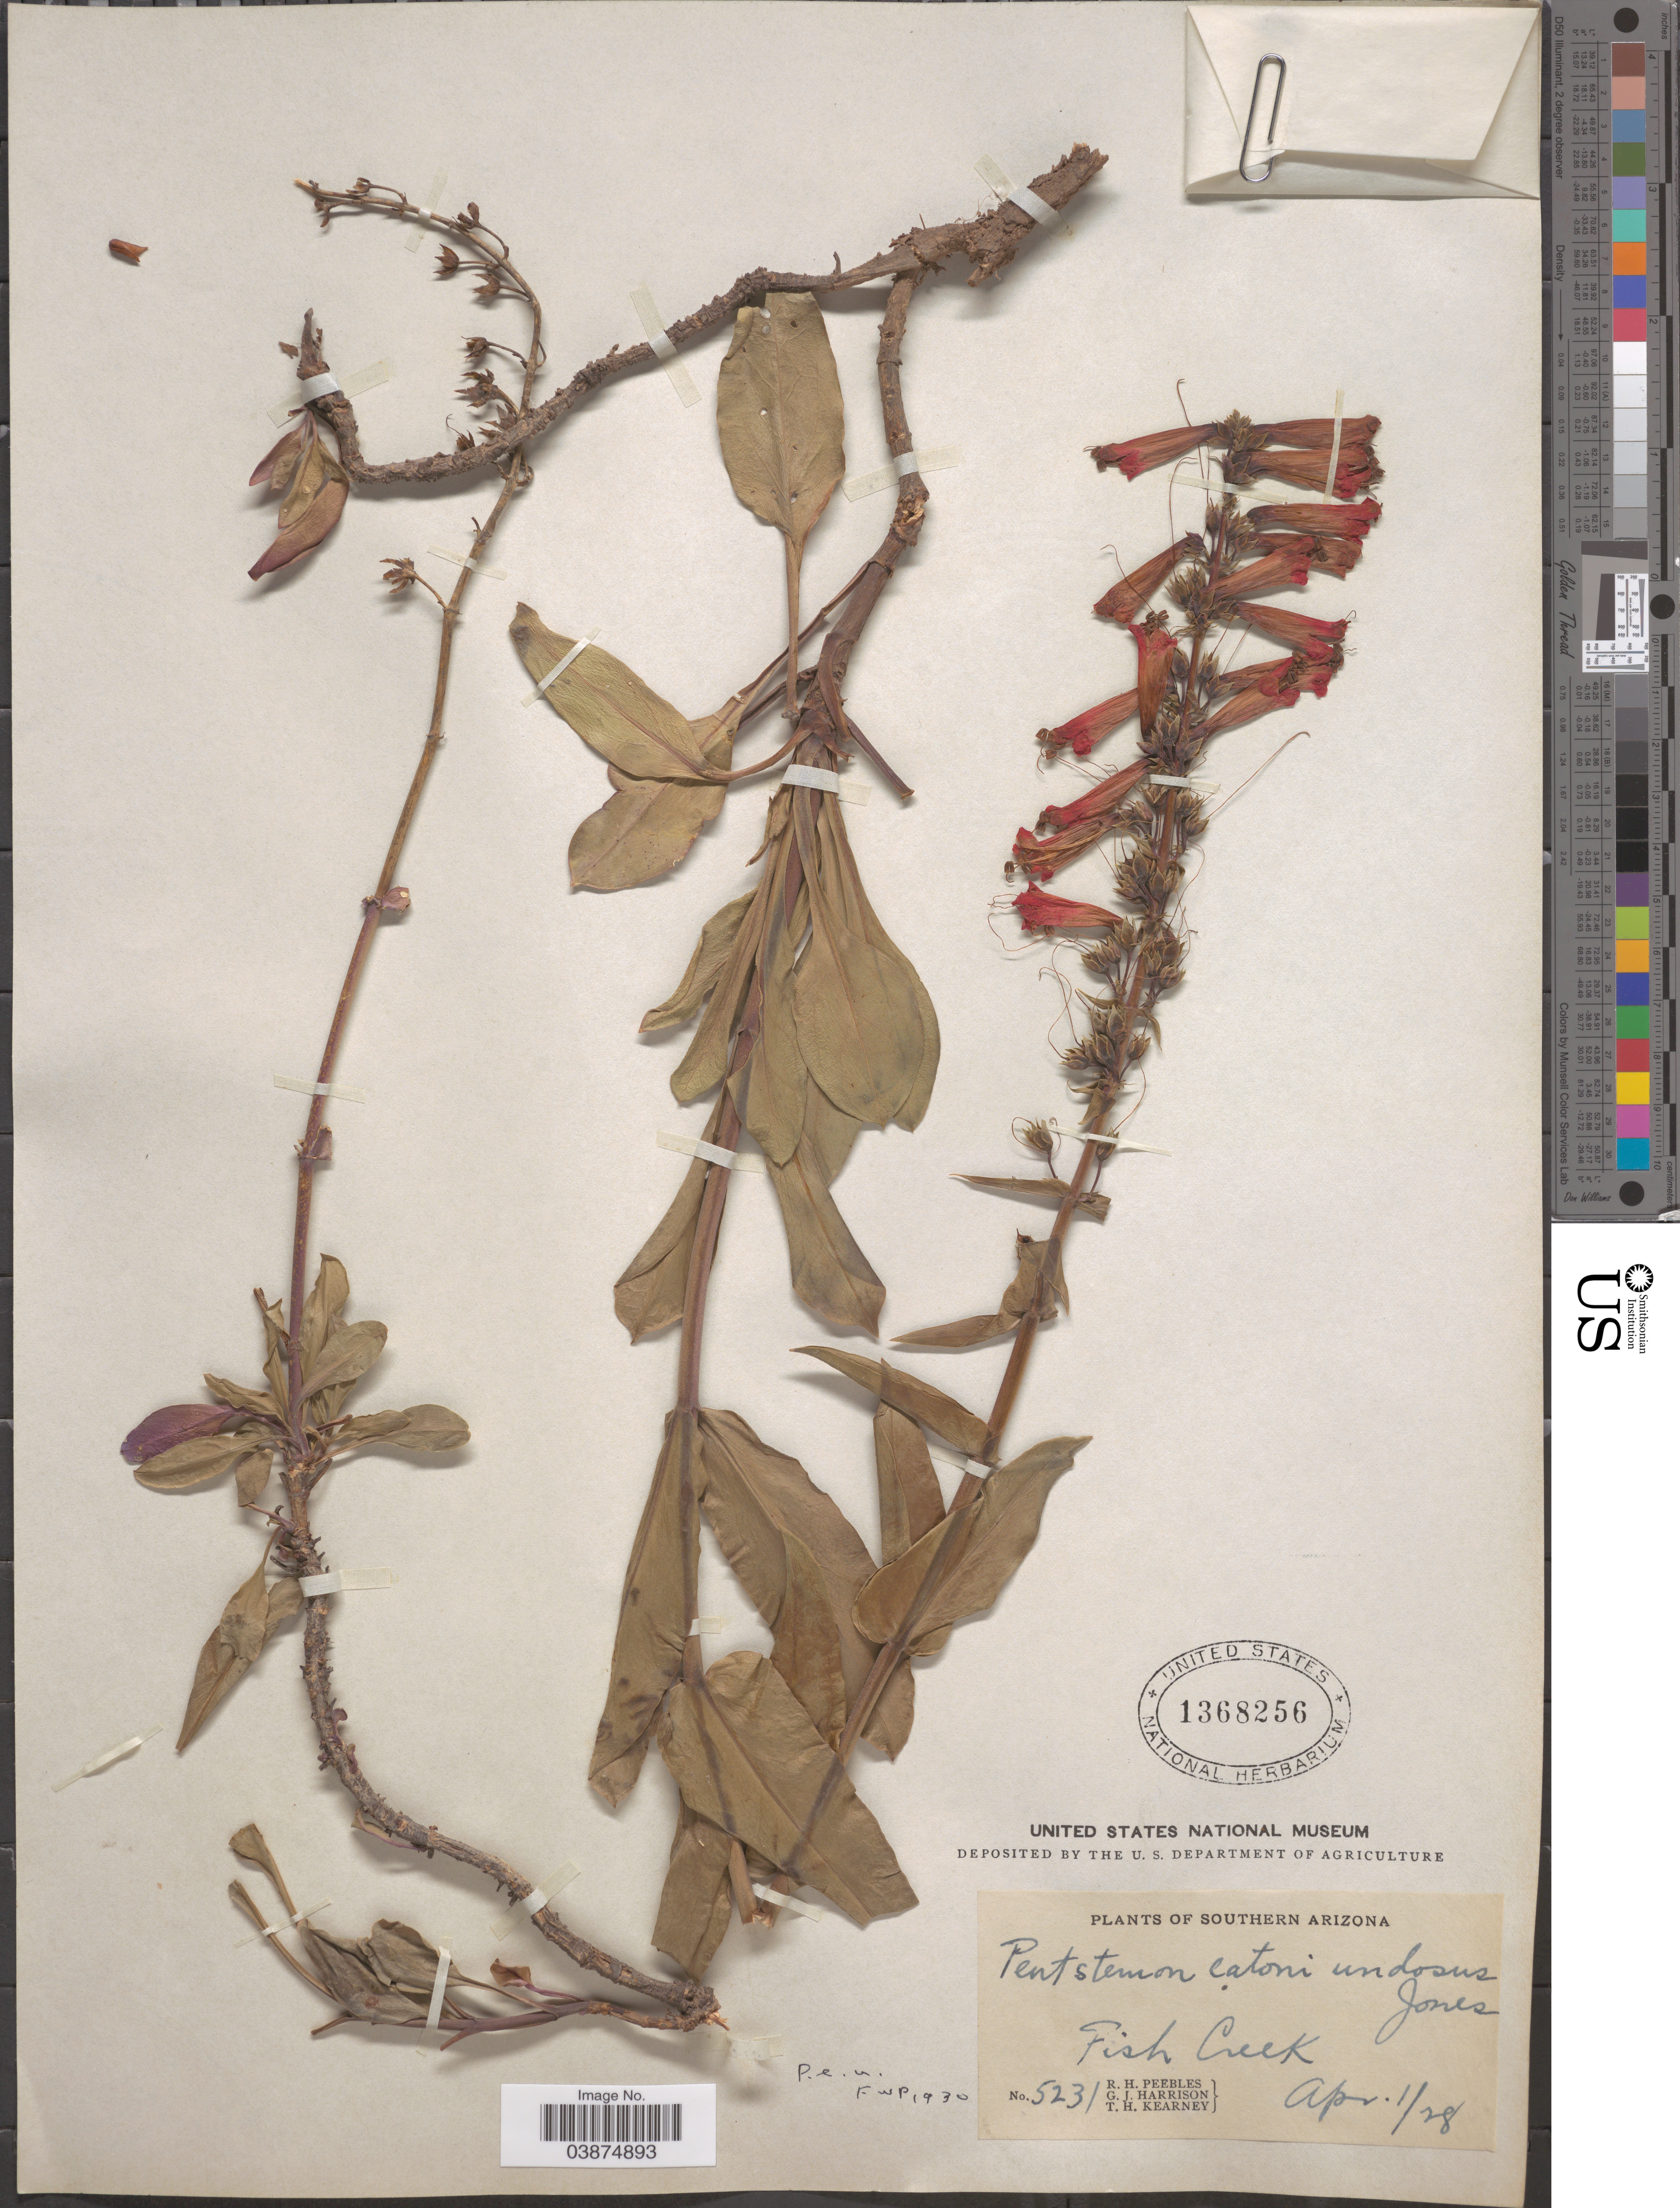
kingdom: Plantae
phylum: Tracheophyta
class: Magnoliopsida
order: Lamiales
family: Plantaginaceae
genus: Penstemon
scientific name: Penstemon eatonii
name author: A. Gray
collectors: R. H. Peebles, G. J. Harrison & T. H. Kearney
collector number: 5231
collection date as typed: Transcribed d/m/y: 1/4/28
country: United States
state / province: Arizona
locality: Southern Arizona. Fish Creek.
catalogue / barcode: US 1368256